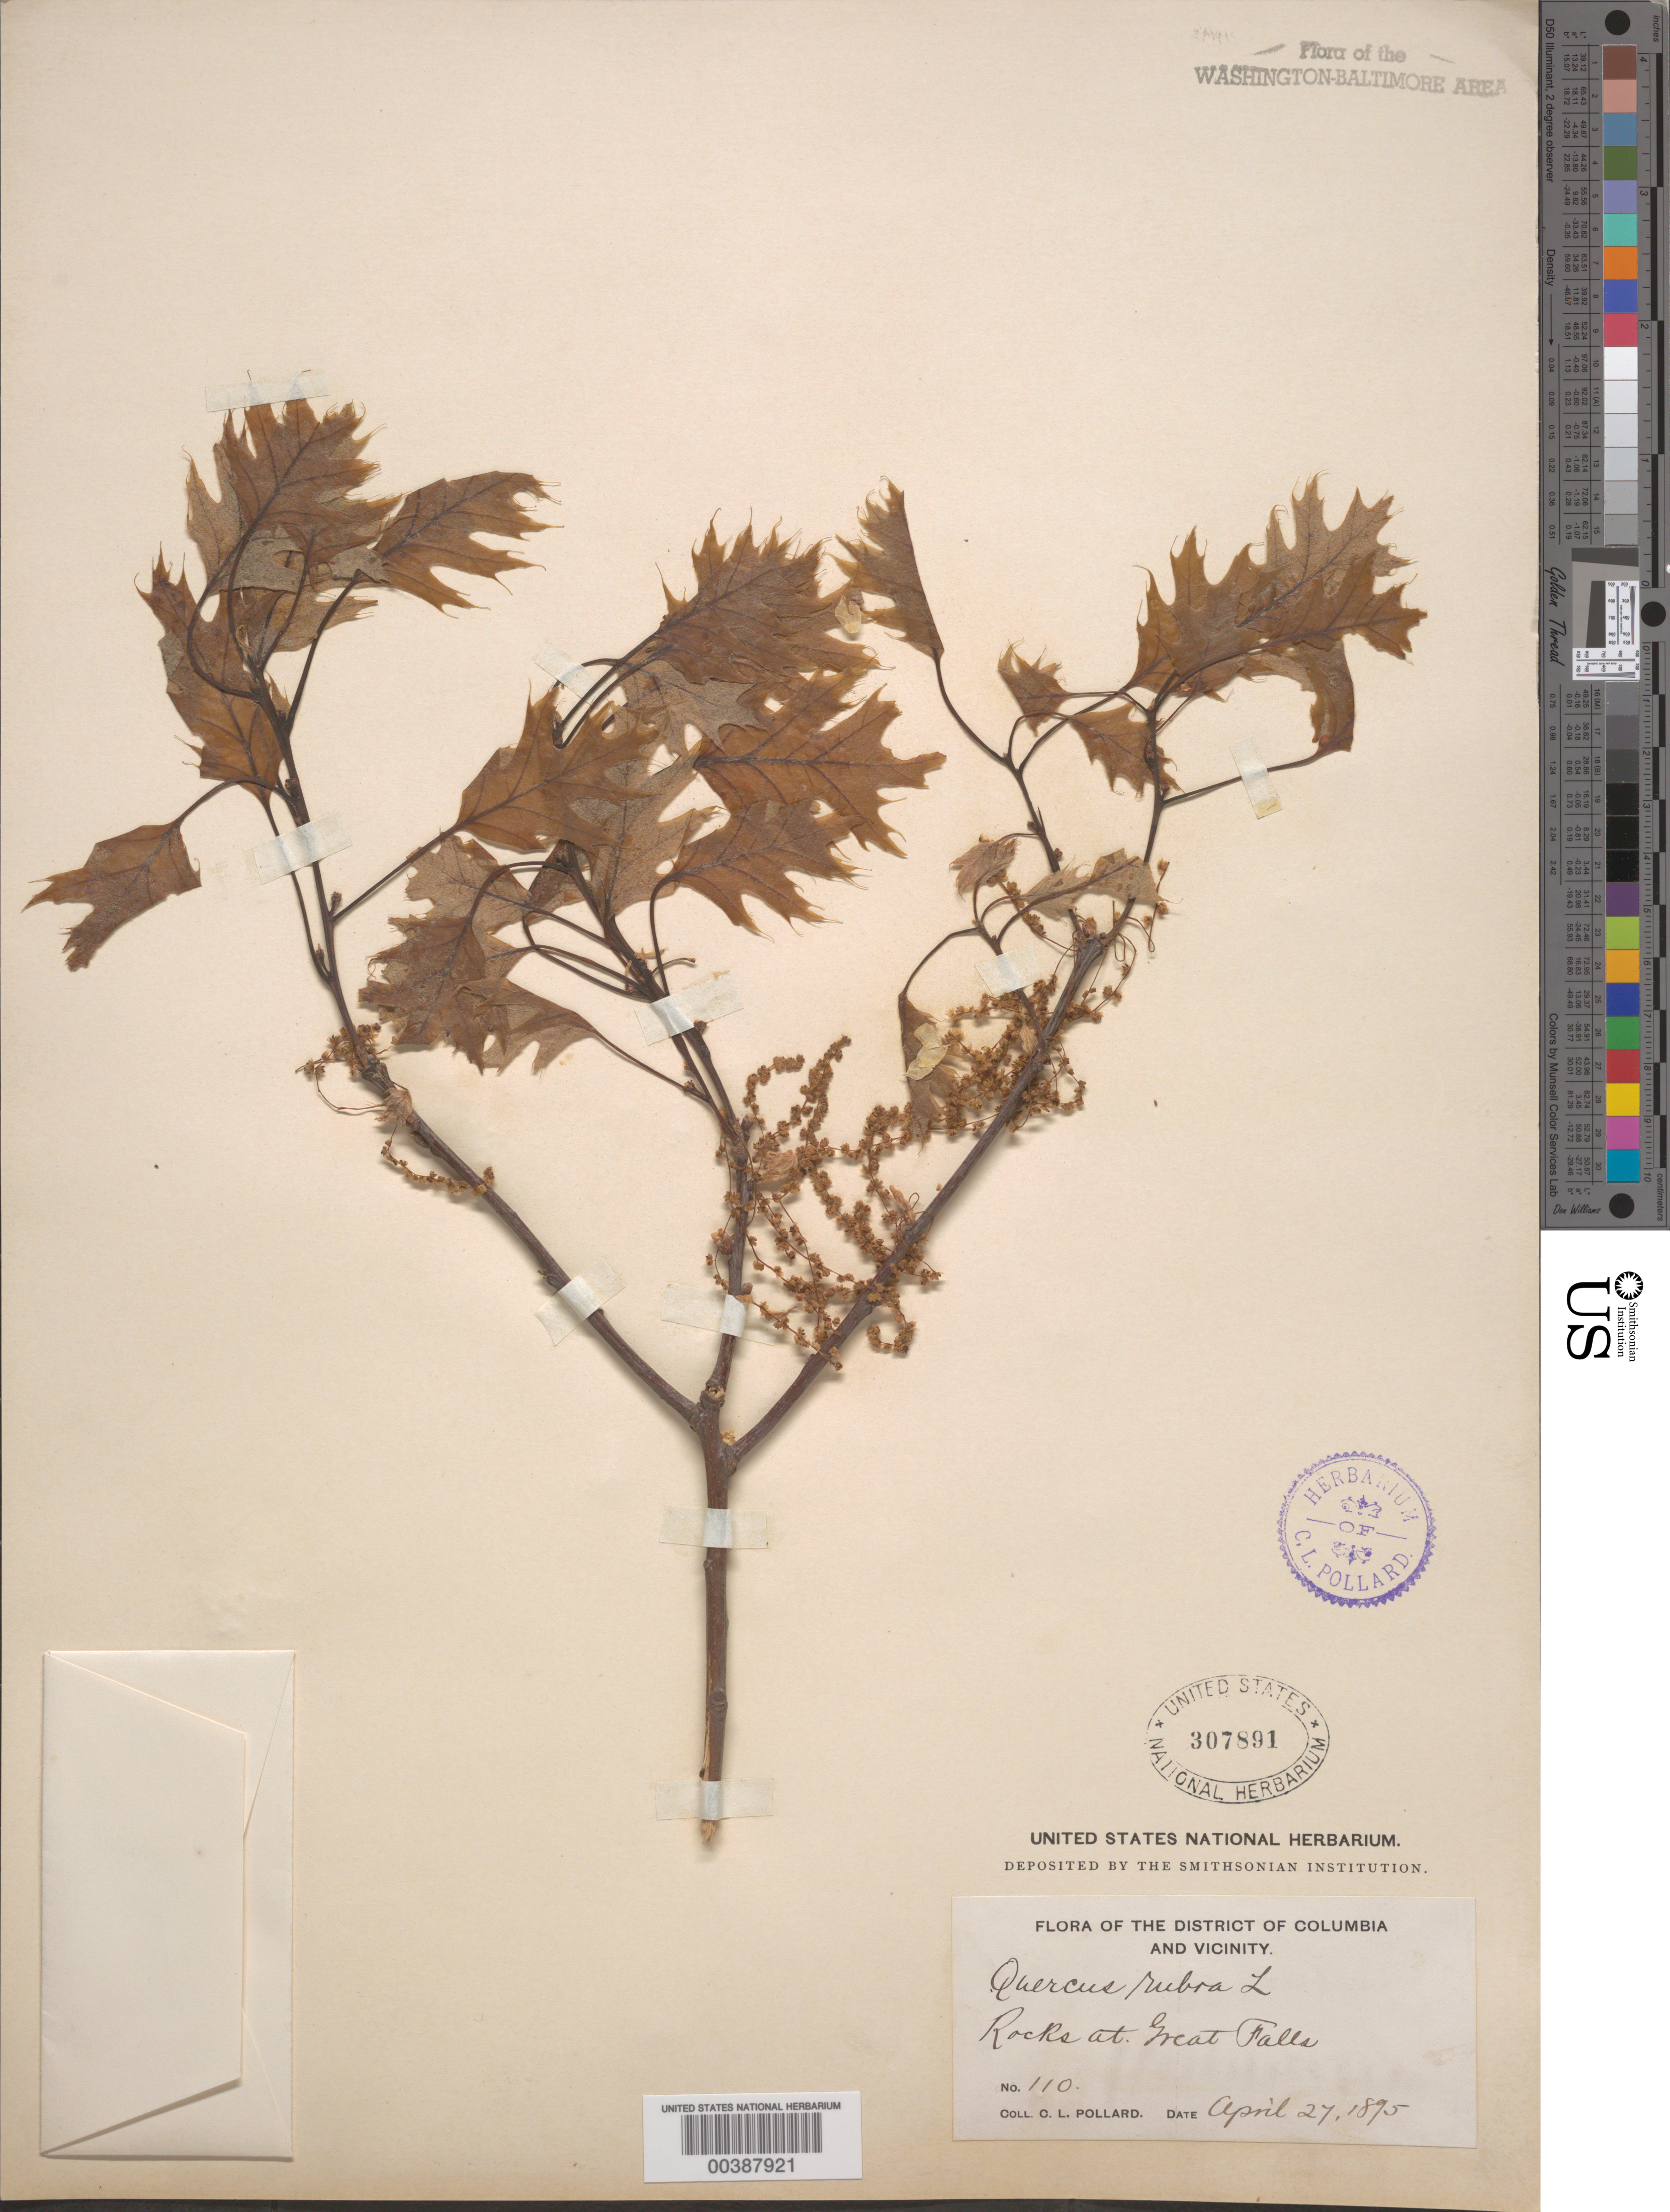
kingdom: Plantae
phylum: Tracheophyta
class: Magnoliopsida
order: Fagales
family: Fagaceae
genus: Quercus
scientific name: Quercus rubra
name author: L.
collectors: C. L. Pollard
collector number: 110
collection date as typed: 27 Apr 1895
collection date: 1895-04-27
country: United States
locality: Great Falls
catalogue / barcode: US 307891